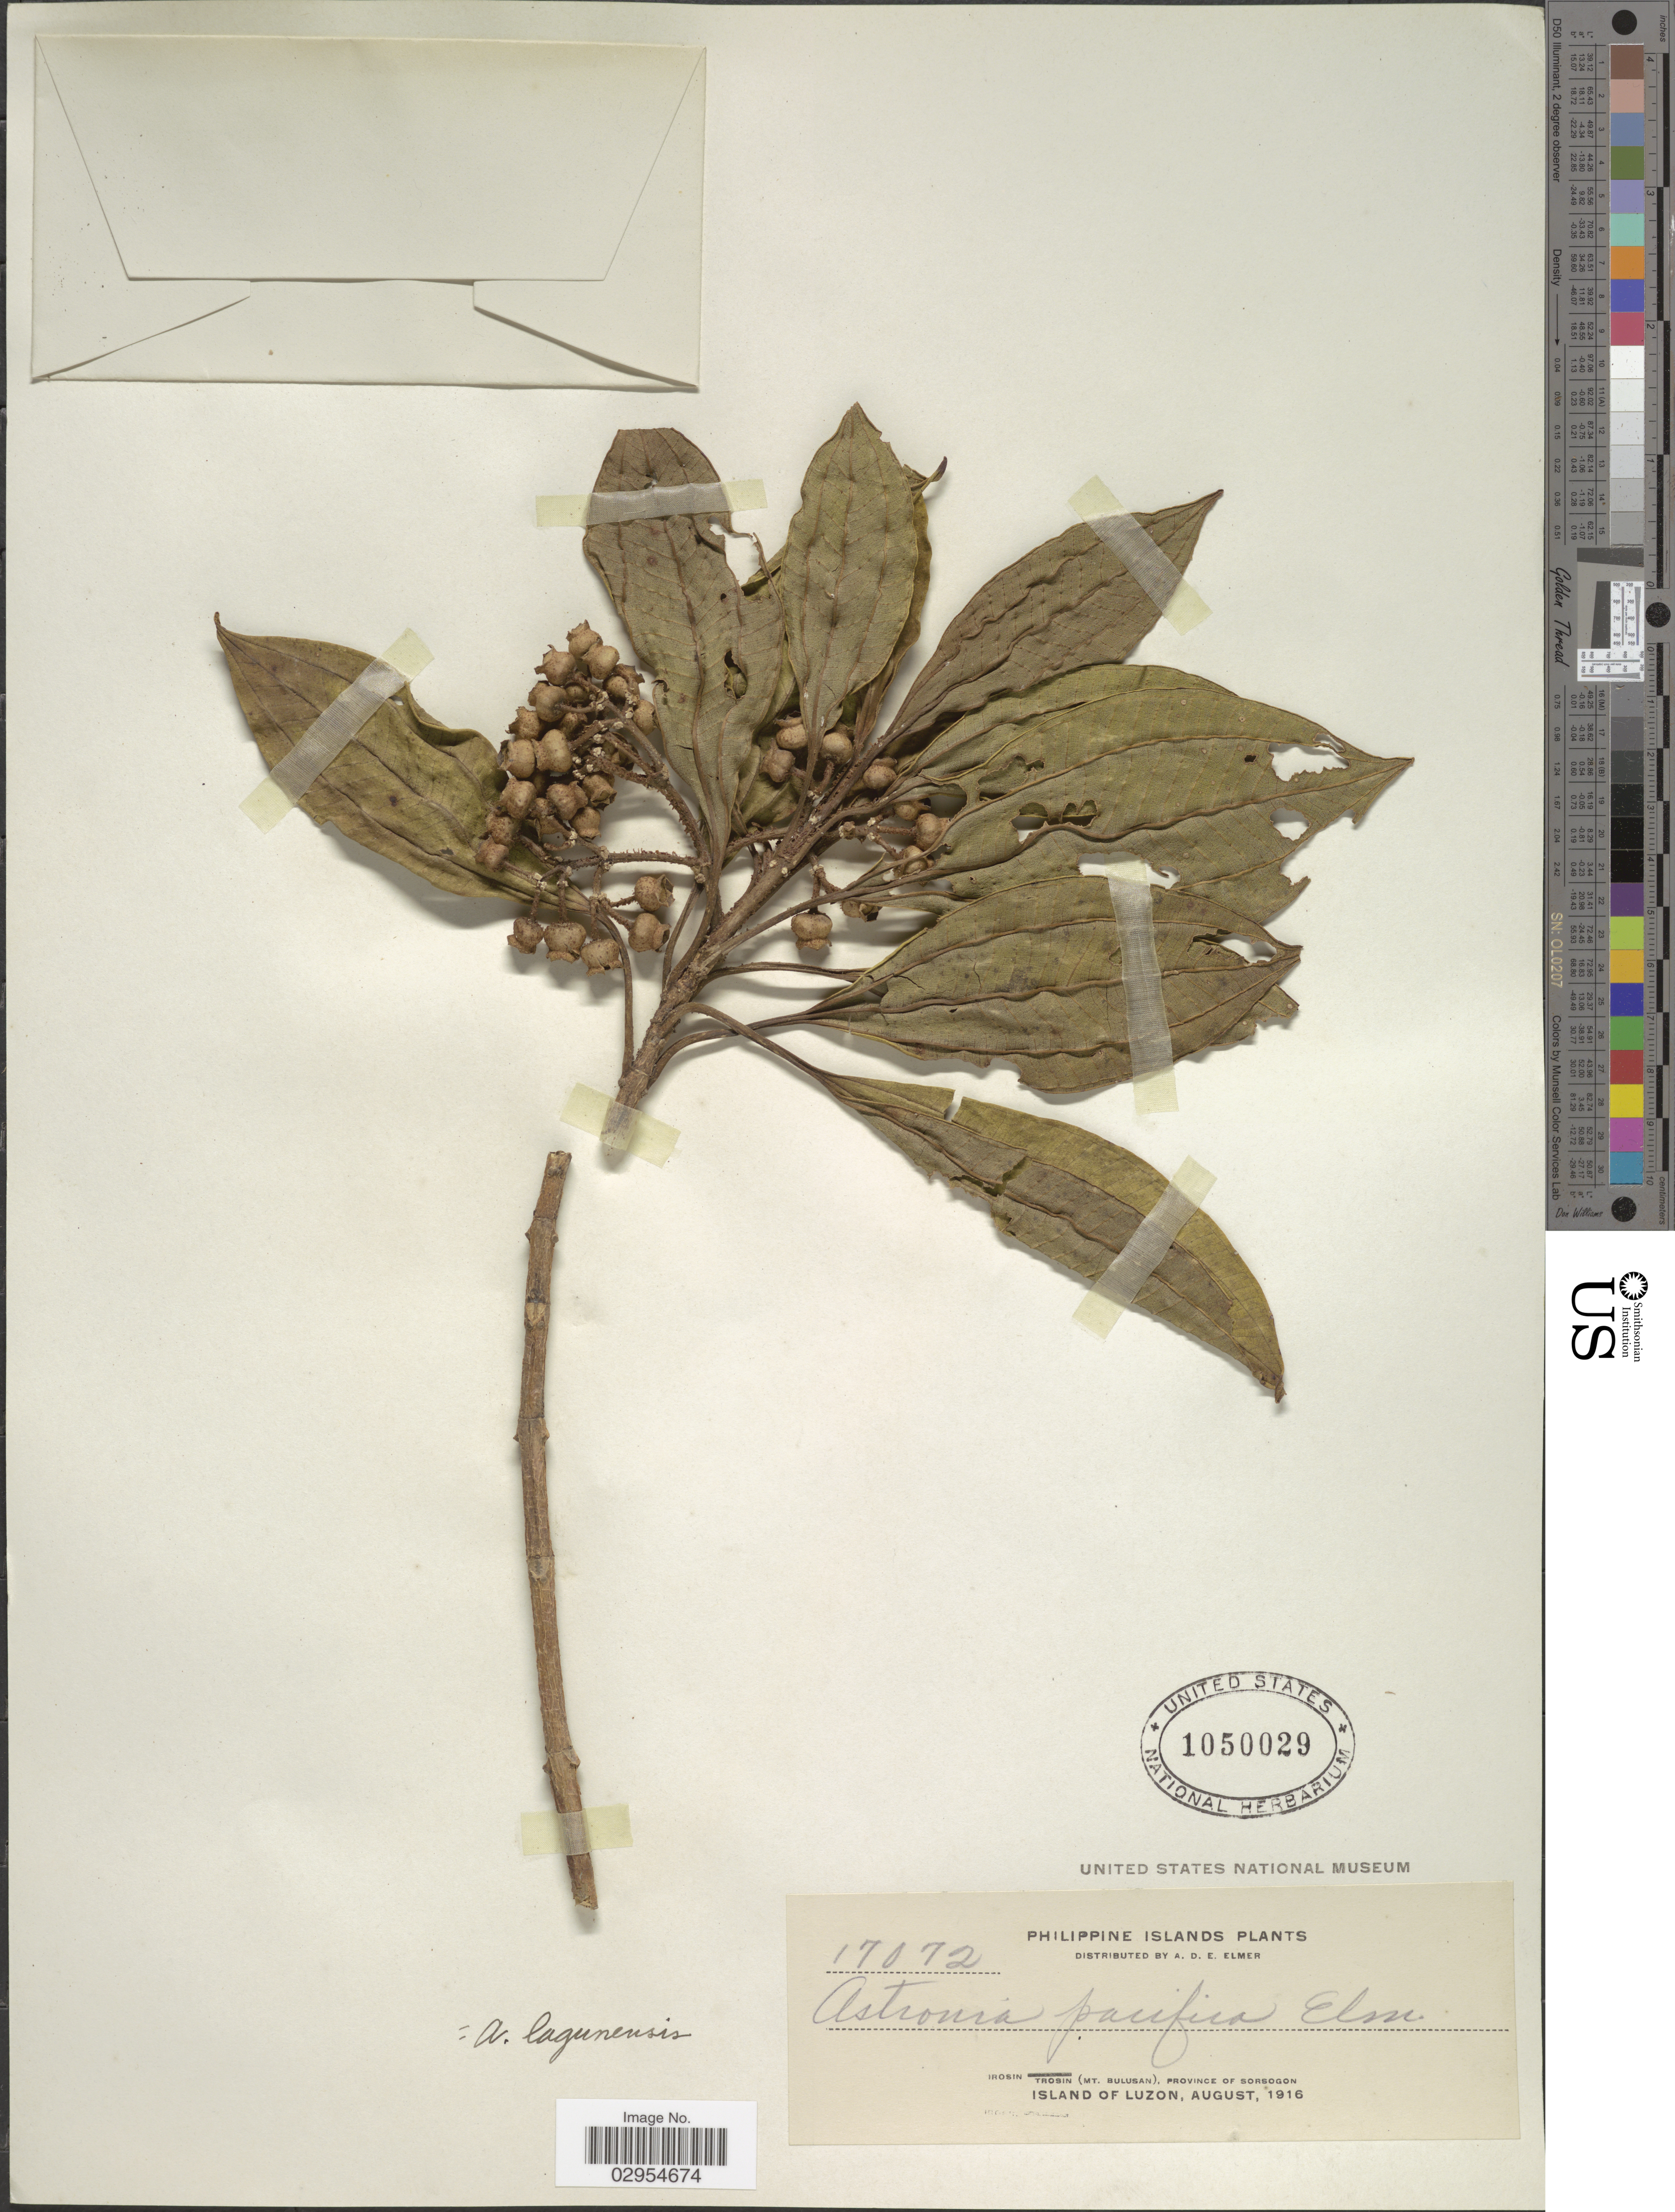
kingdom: Plantae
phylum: Tracheophyta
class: Magnoliopsida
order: Myrtales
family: Melastomataceae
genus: Astronia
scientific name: Astronia lagunensis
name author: Merr.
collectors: A. D. E. Elmer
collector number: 17072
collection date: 1916-08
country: Philippines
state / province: Bicol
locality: Irosin Trosin (Mt. Bulusan), Province of Sorsogon. Island of Luzon.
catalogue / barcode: US 1050029